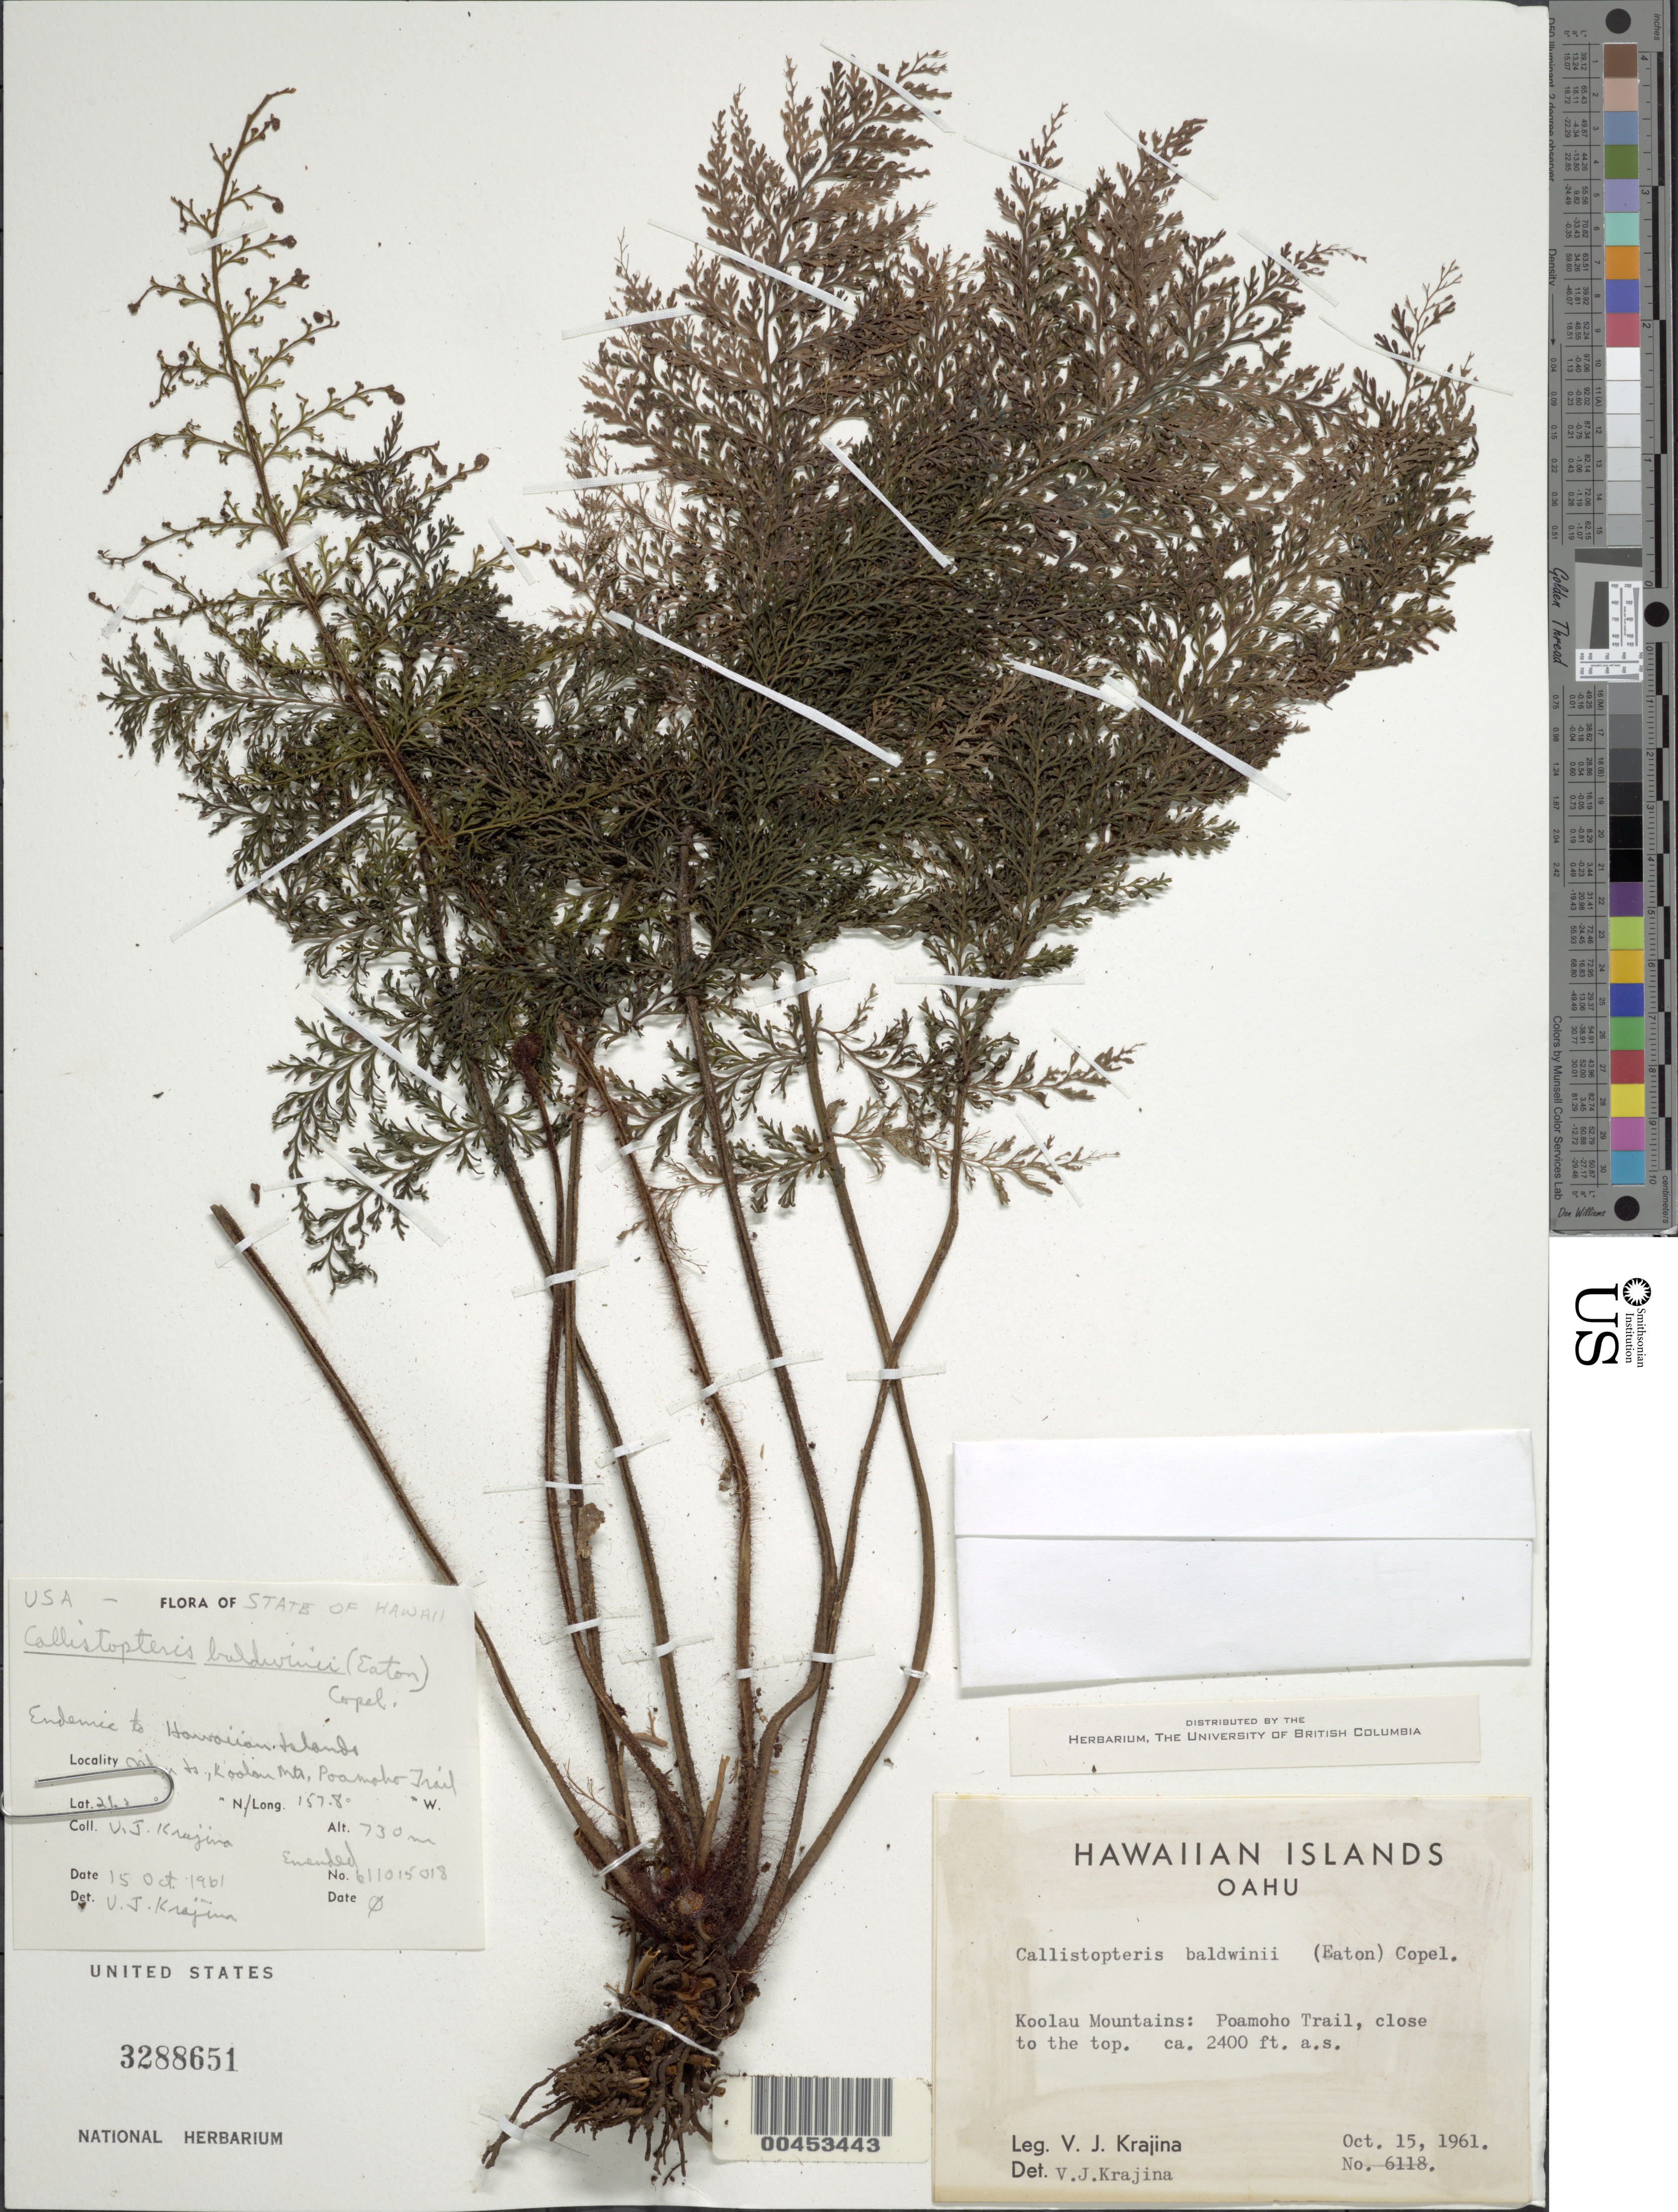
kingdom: Plantae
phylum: Tracheophyta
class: Polypodiopsida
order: Hymenophyllales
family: Hymenophyllaceae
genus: Callistopteris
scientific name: Callistopteris baldwinii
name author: (D.C. Eaton) Copel.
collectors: V. Krajina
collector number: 611015018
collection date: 1961-10-15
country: United States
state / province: Hawaii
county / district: Honolulu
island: Oahu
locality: Koolau Mountains: Poamoho Trail, close to the top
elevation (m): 730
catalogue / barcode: US 3288651